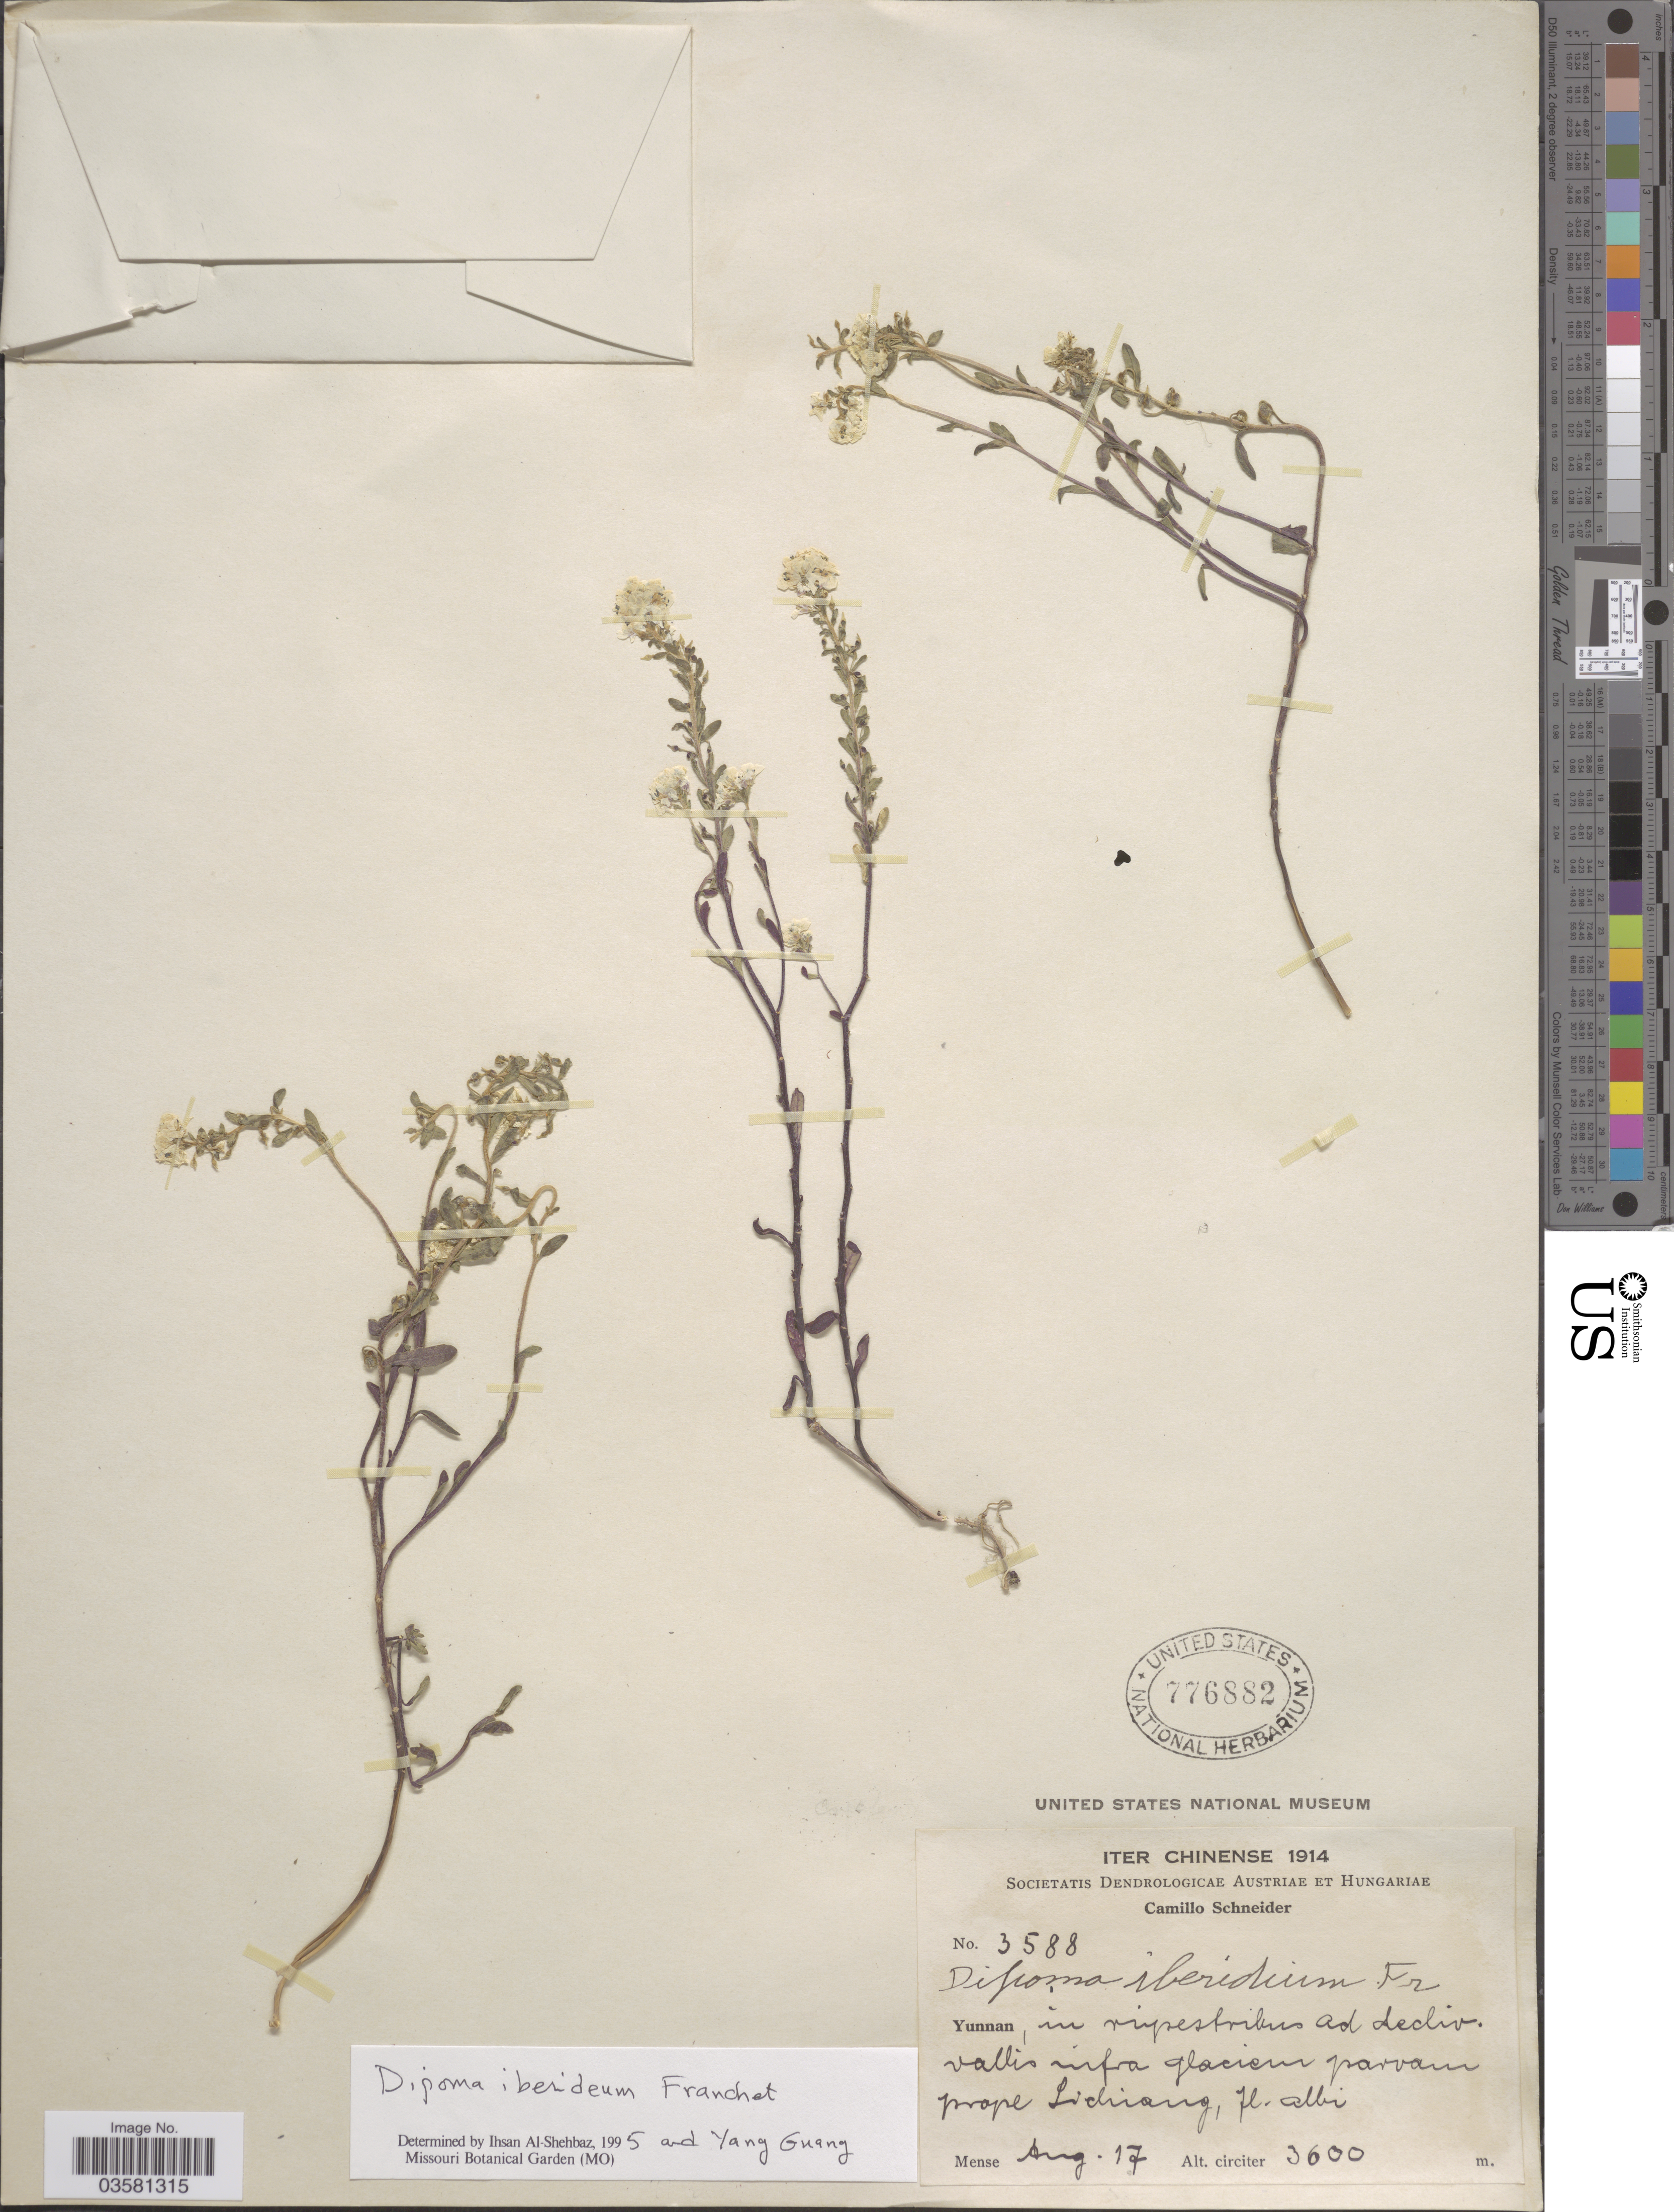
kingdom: Plantae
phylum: Tracheophyta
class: Magnoliopsida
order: Brassicales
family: Brassicaceae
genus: Dipoma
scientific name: Dipoma iberideum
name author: Franch.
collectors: C. K. Schneider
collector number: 3588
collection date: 1914-08-17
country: China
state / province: Yunnan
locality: Prope Lichiang.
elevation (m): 3600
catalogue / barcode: US 776882